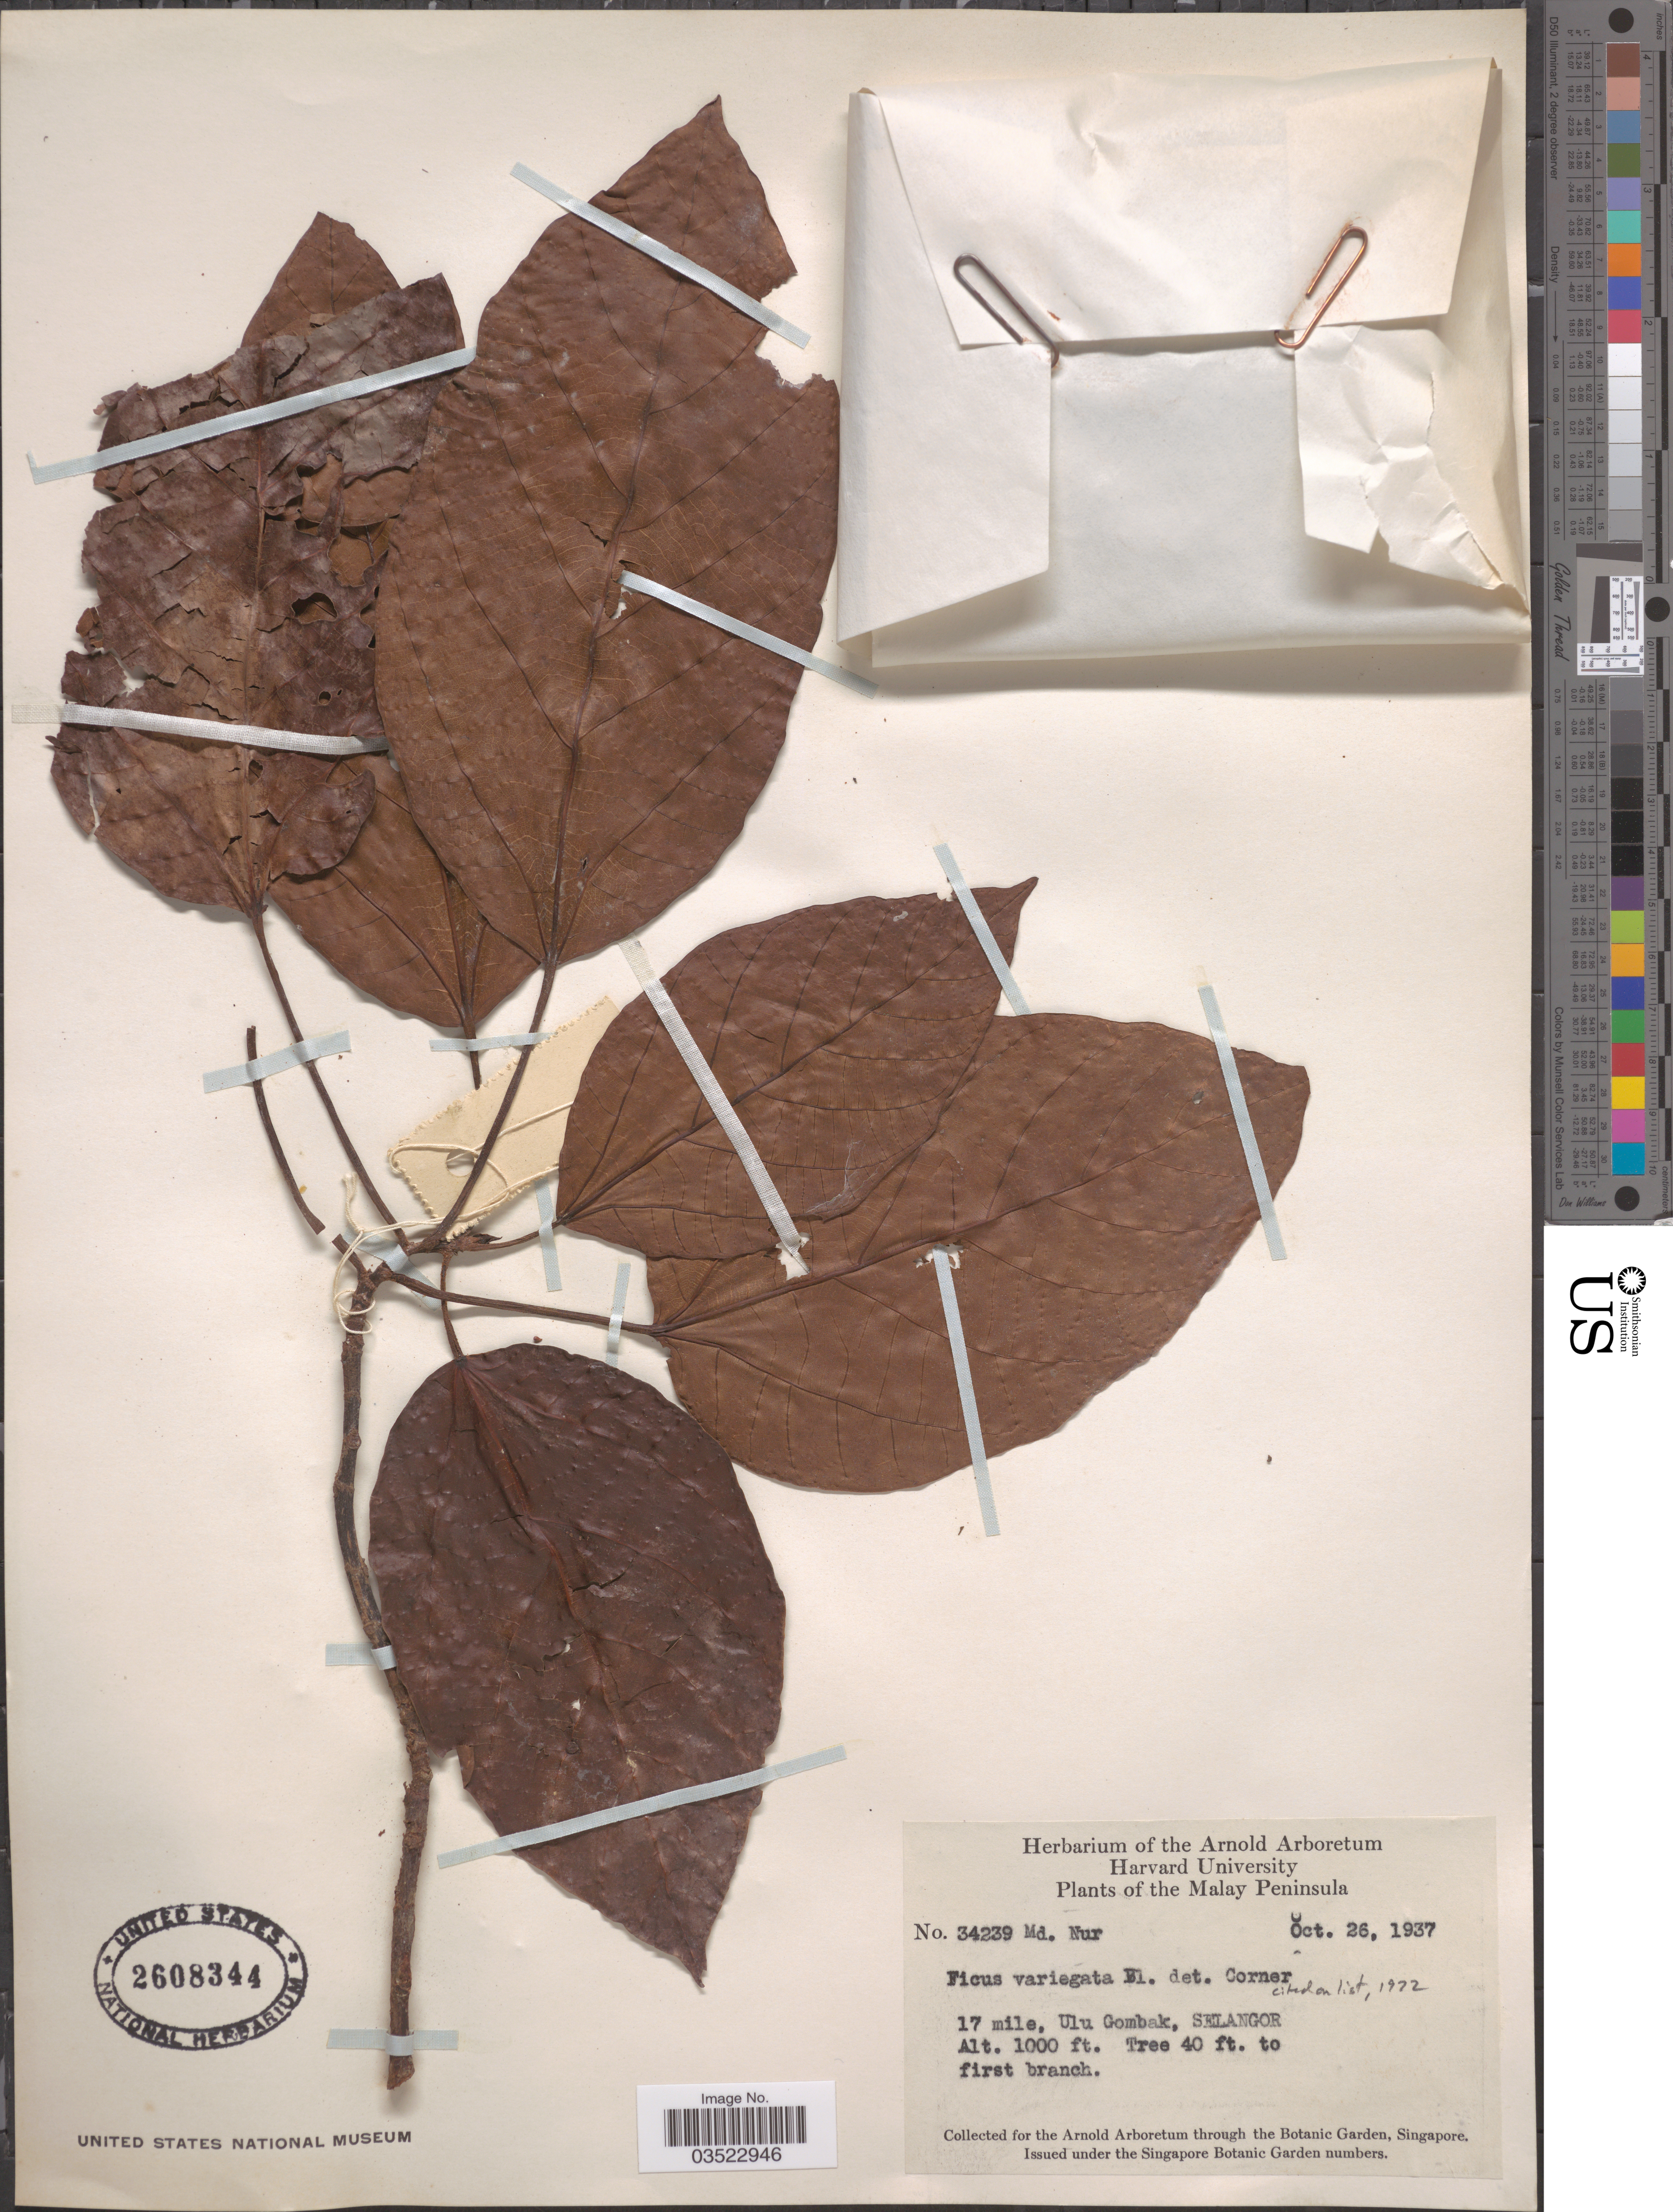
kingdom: Plantae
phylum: Tracheophyta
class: Magnoliopsida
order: Rosales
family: Moraceae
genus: Ficus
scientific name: Ficus variegata var. variegata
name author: Blume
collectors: M. Nur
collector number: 34239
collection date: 1937-10-26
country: Malaysia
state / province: Selangor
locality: The Malay Peninsula. 17 mile, Ulu Gombak.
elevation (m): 305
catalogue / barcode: US 2608344